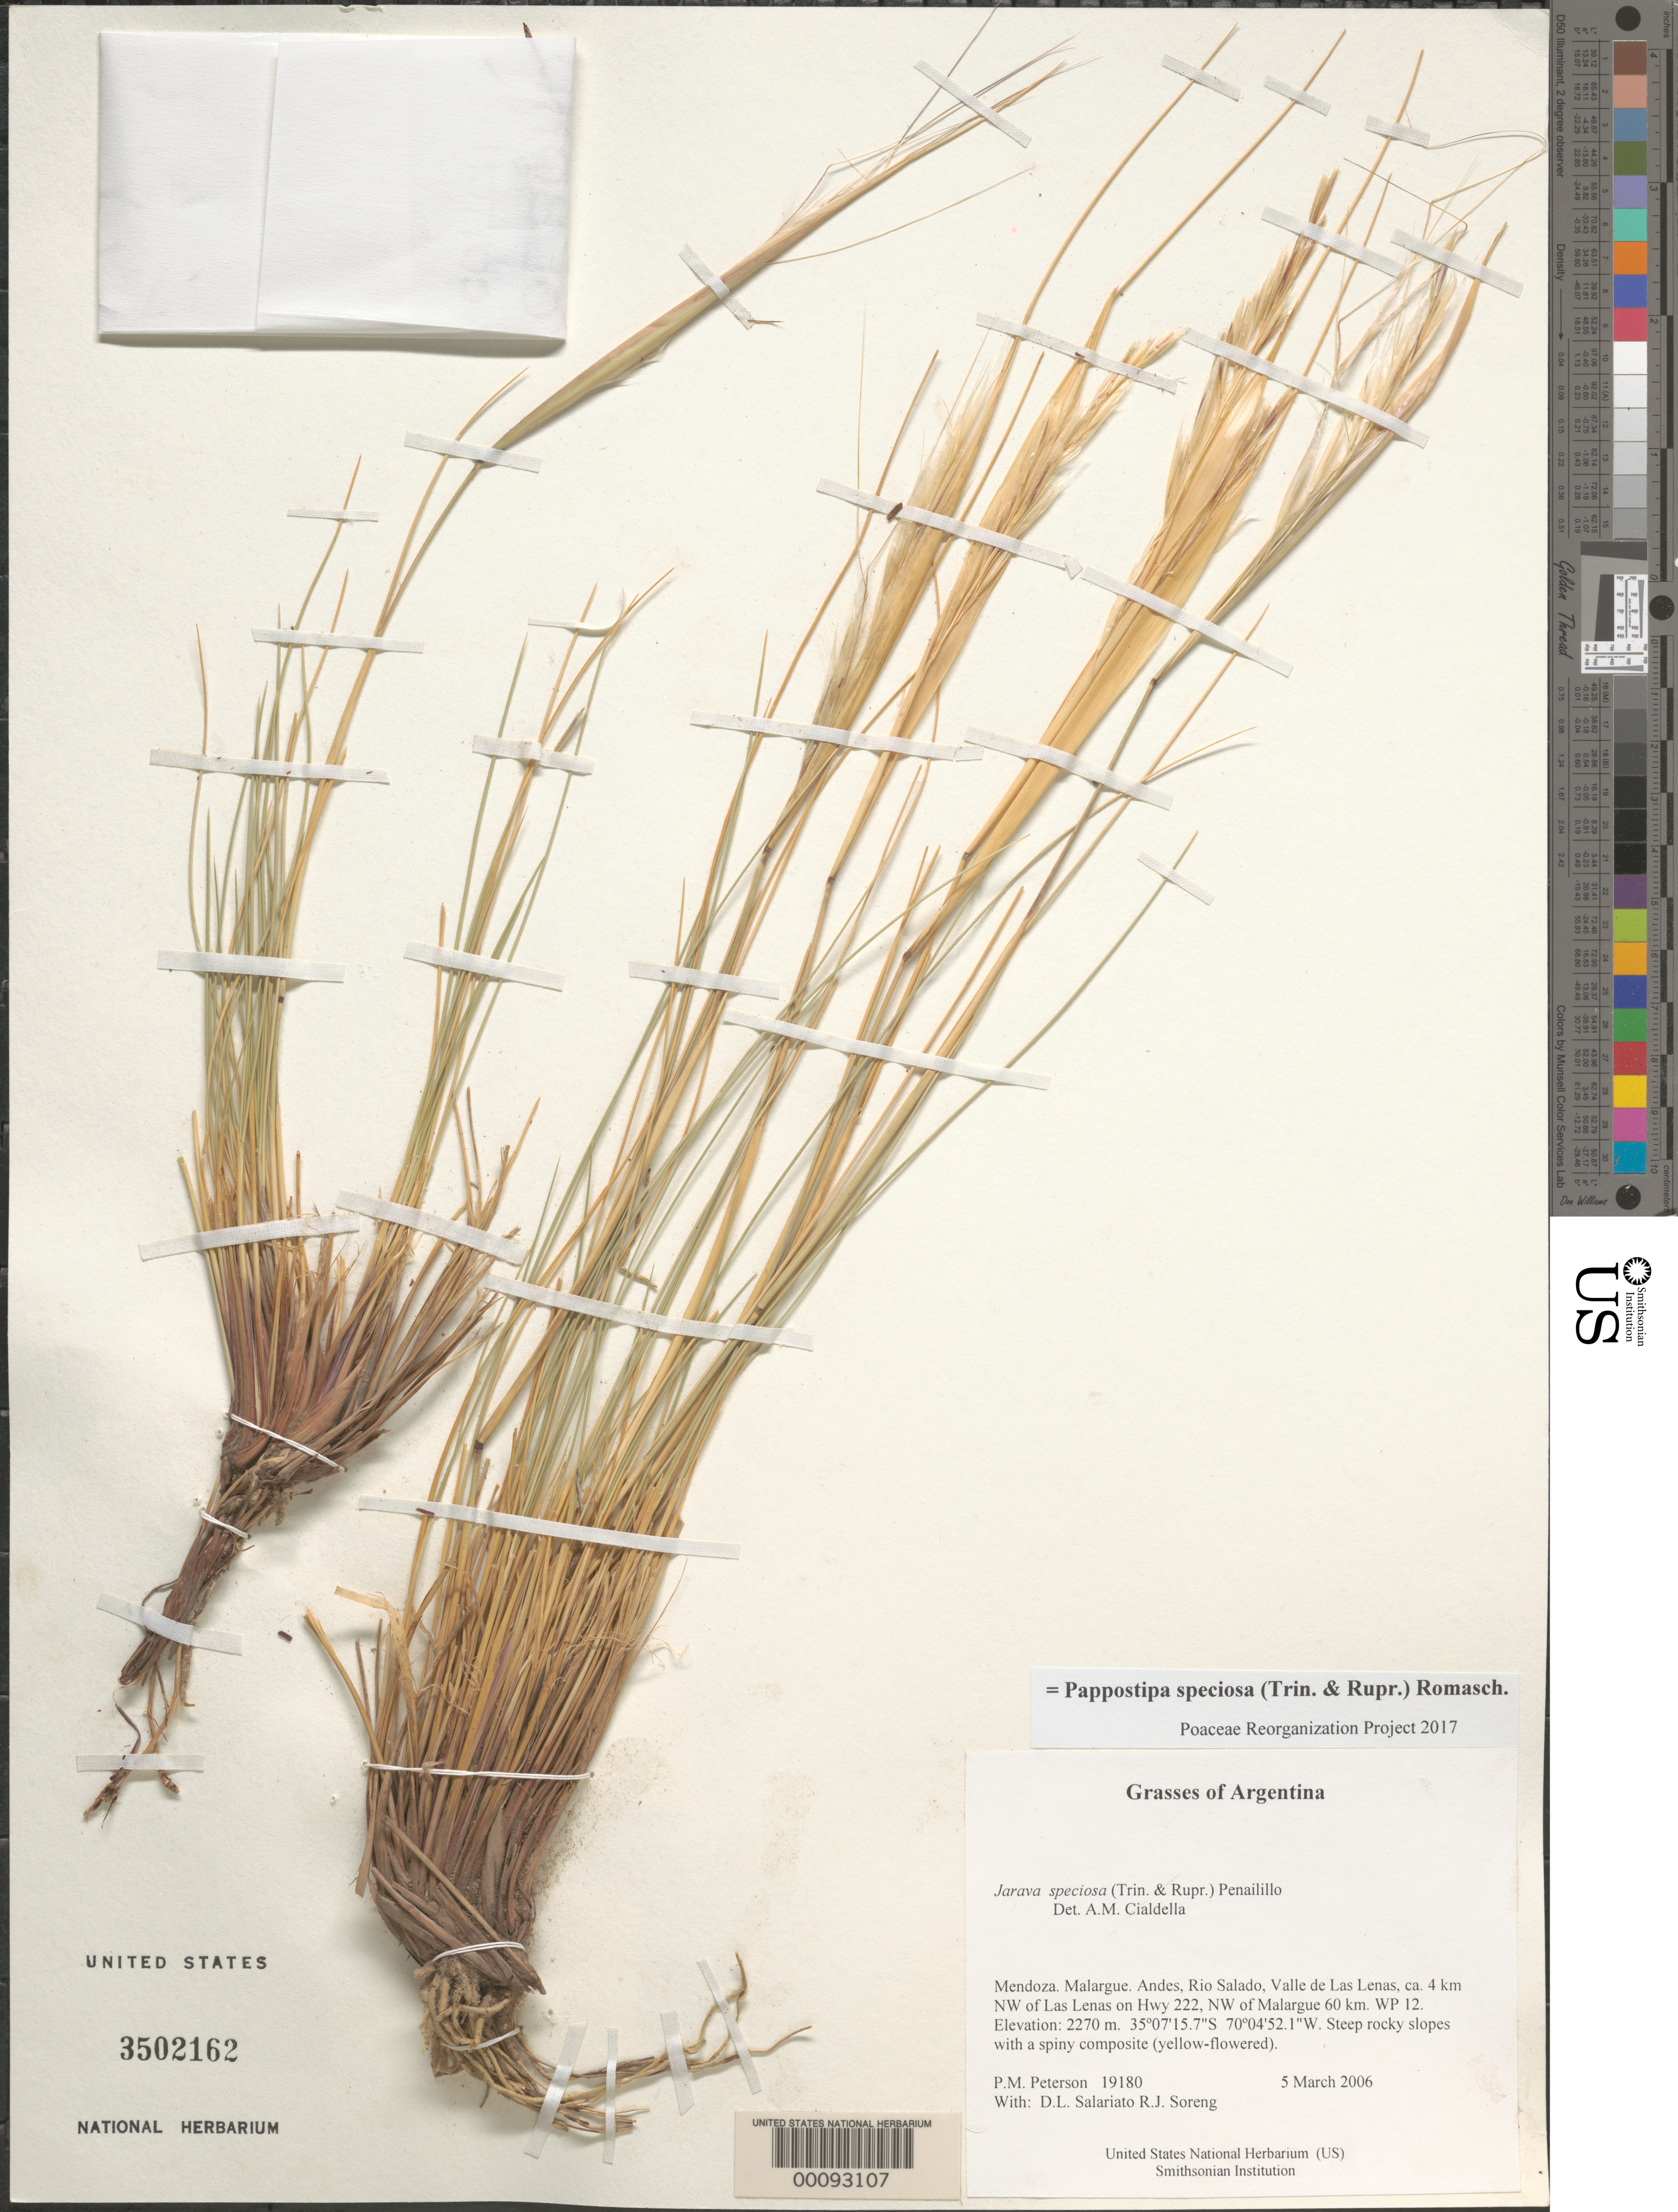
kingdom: Plantae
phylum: Tracheophyta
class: Liliopsida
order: Poales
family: Poaceae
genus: Pappostipa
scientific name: Pappostipa speciosa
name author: (Trin. & Rupr.) Romasch.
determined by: Cialdella, A. M.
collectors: P. M. Peterson, R. J. Soreng, D. Salariato & A. Panizza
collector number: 19180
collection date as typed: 05 Mar 2006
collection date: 2006-03-05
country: Argentina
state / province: Mendoza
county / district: Malargue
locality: Andes, Rio Salado, Valle de Las Lenas, ca. 4 km NW of Las Lenas on Hwy 222, NW of Malargue 60 km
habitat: Steep rocky slopes with a spiny composite (yellow-flowered)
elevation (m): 2270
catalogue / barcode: US 3502162